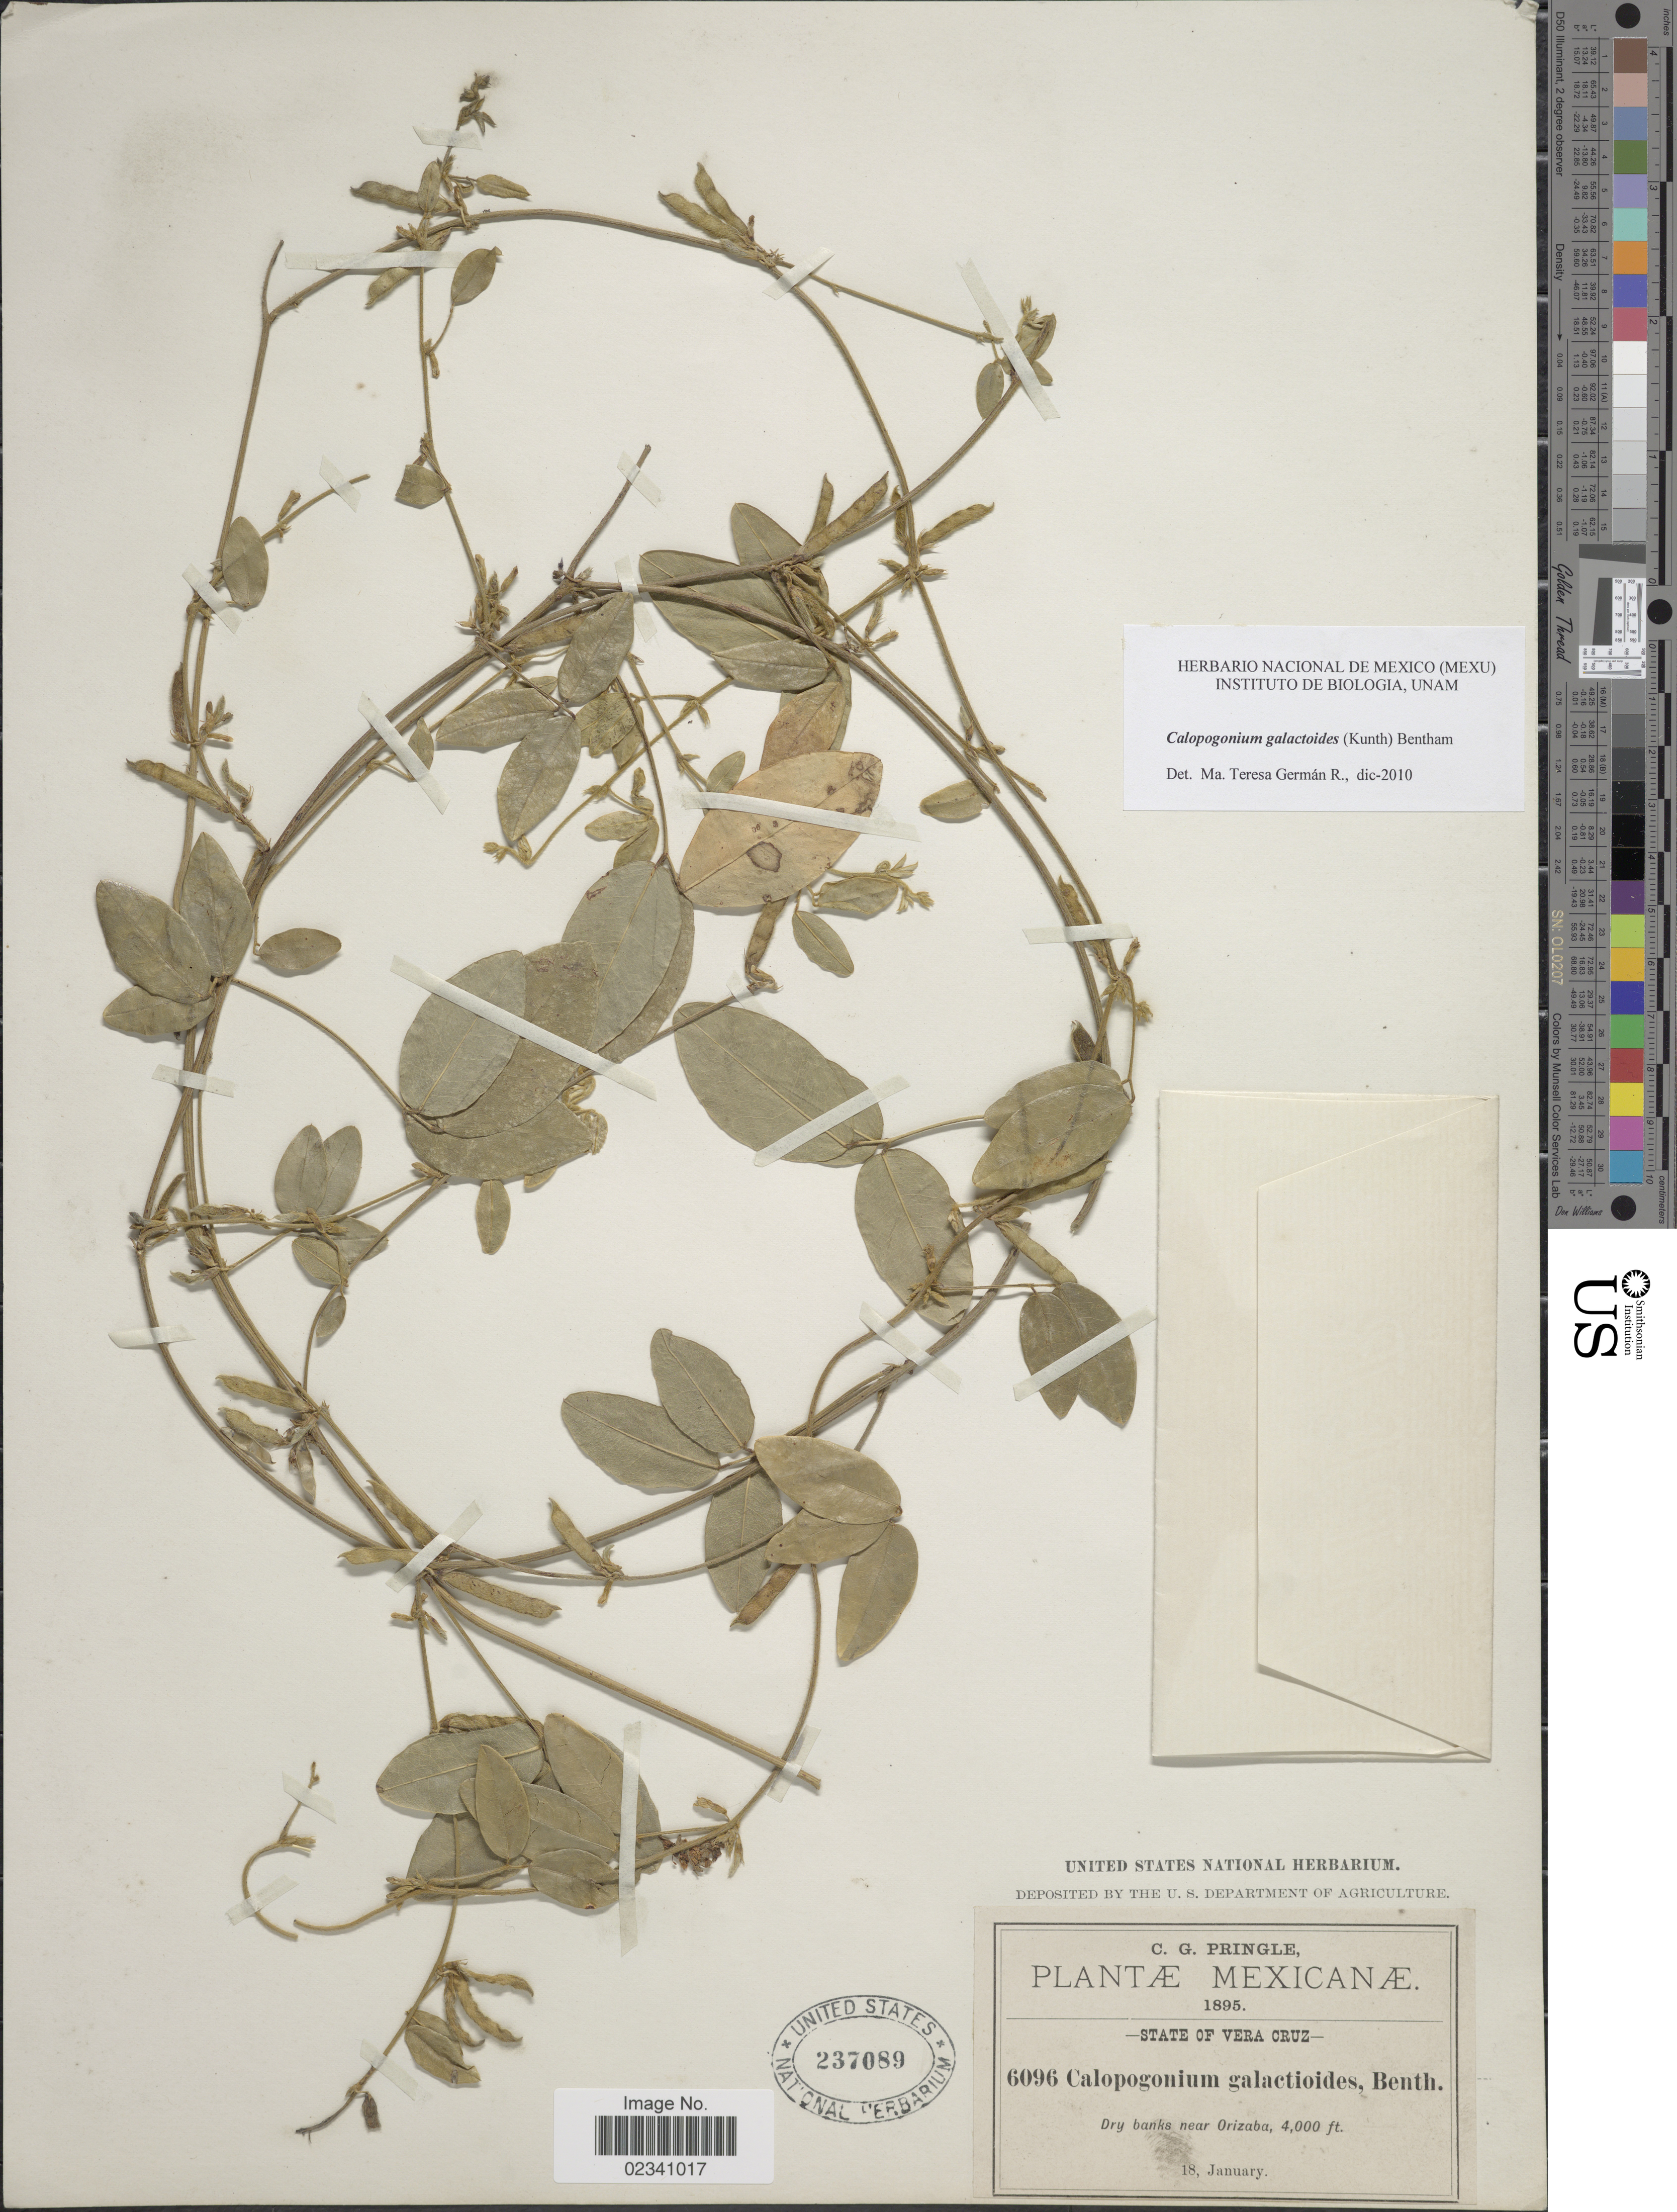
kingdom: Plantae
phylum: Tracheophyta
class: Magnoliopsida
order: Fabales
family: Fabaceae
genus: Calopogonium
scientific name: Calopogonium galactioides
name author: (Kunth) Hemsl.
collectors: C. G. Pringle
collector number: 6096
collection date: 1895-01-18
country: Mexico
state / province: Veracruz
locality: Dry banks near Orizaba. State of Vera Cruz.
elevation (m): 1219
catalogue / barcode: US 237089